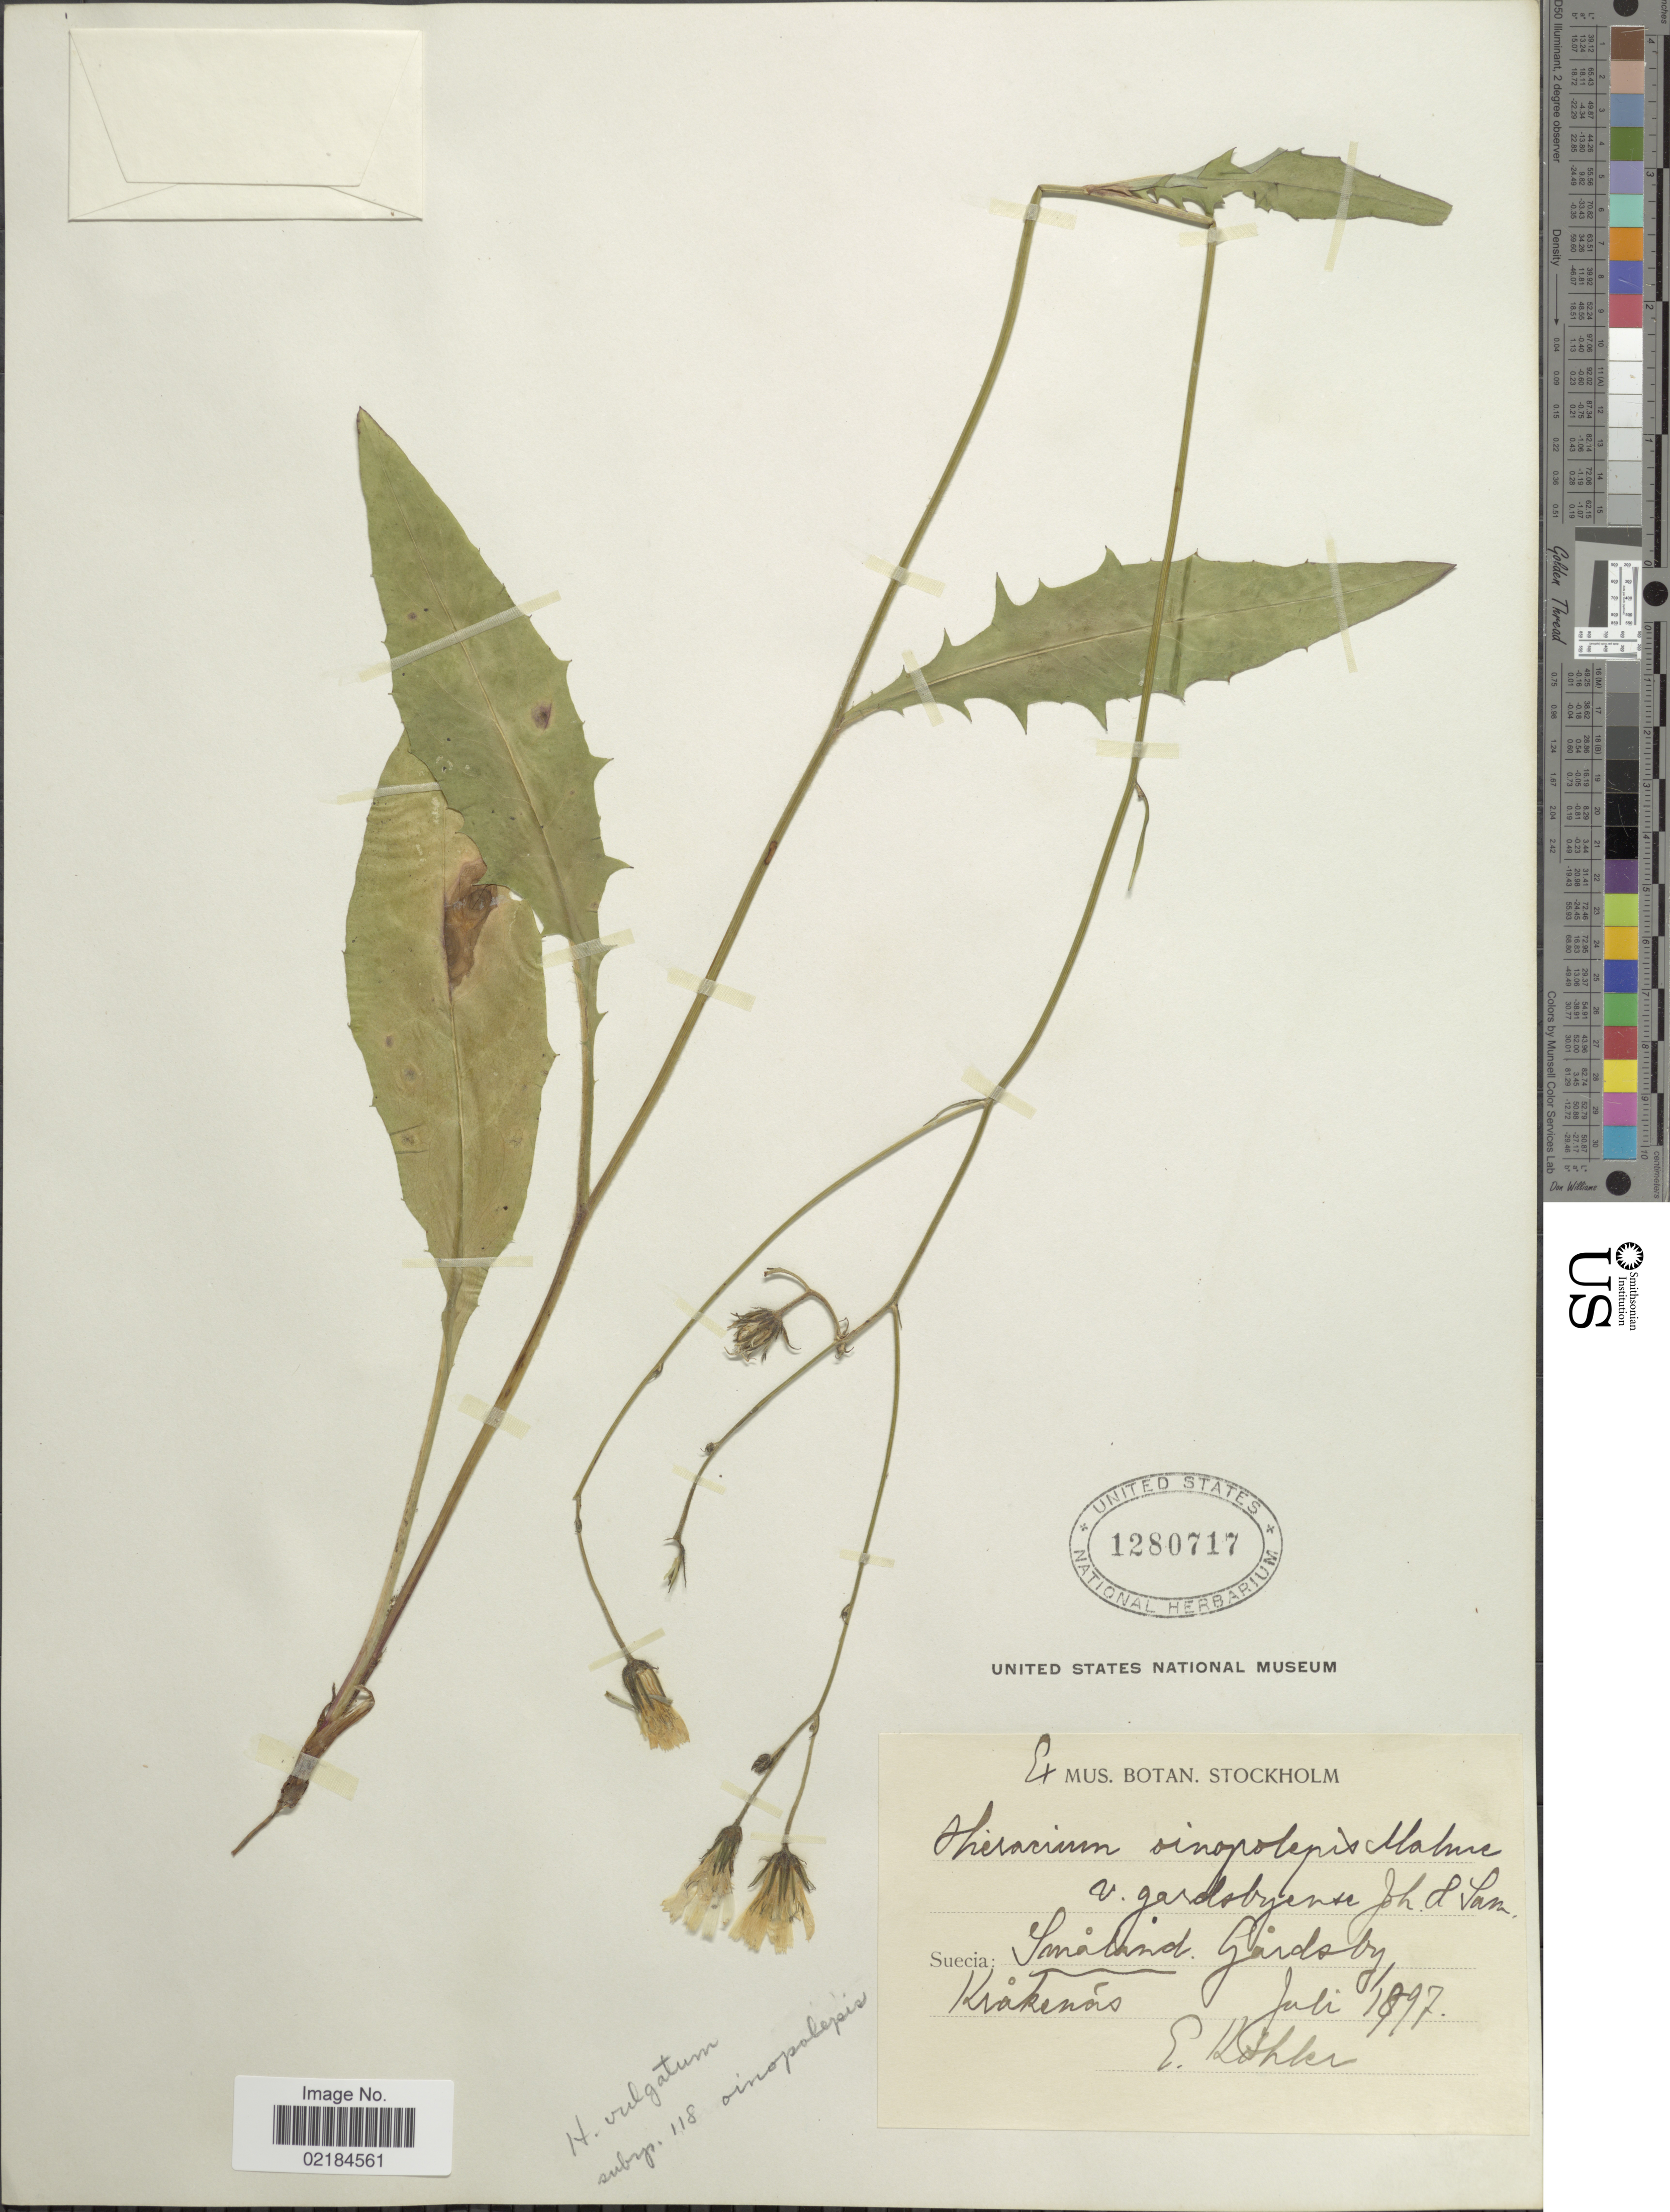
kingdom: Plantae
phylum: Tracheophyta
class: Magnoliopsida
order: Asterales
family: Asteraceae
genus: Hieracium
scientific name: Hieracium lachenalii subsp. cruenifolium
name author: (Dahlst. & Lübeck) Zahn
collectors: E. Kohler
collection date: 1897-07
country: Sweden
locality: Suecia: Smaland, Gardsby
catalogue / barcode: US 1280717